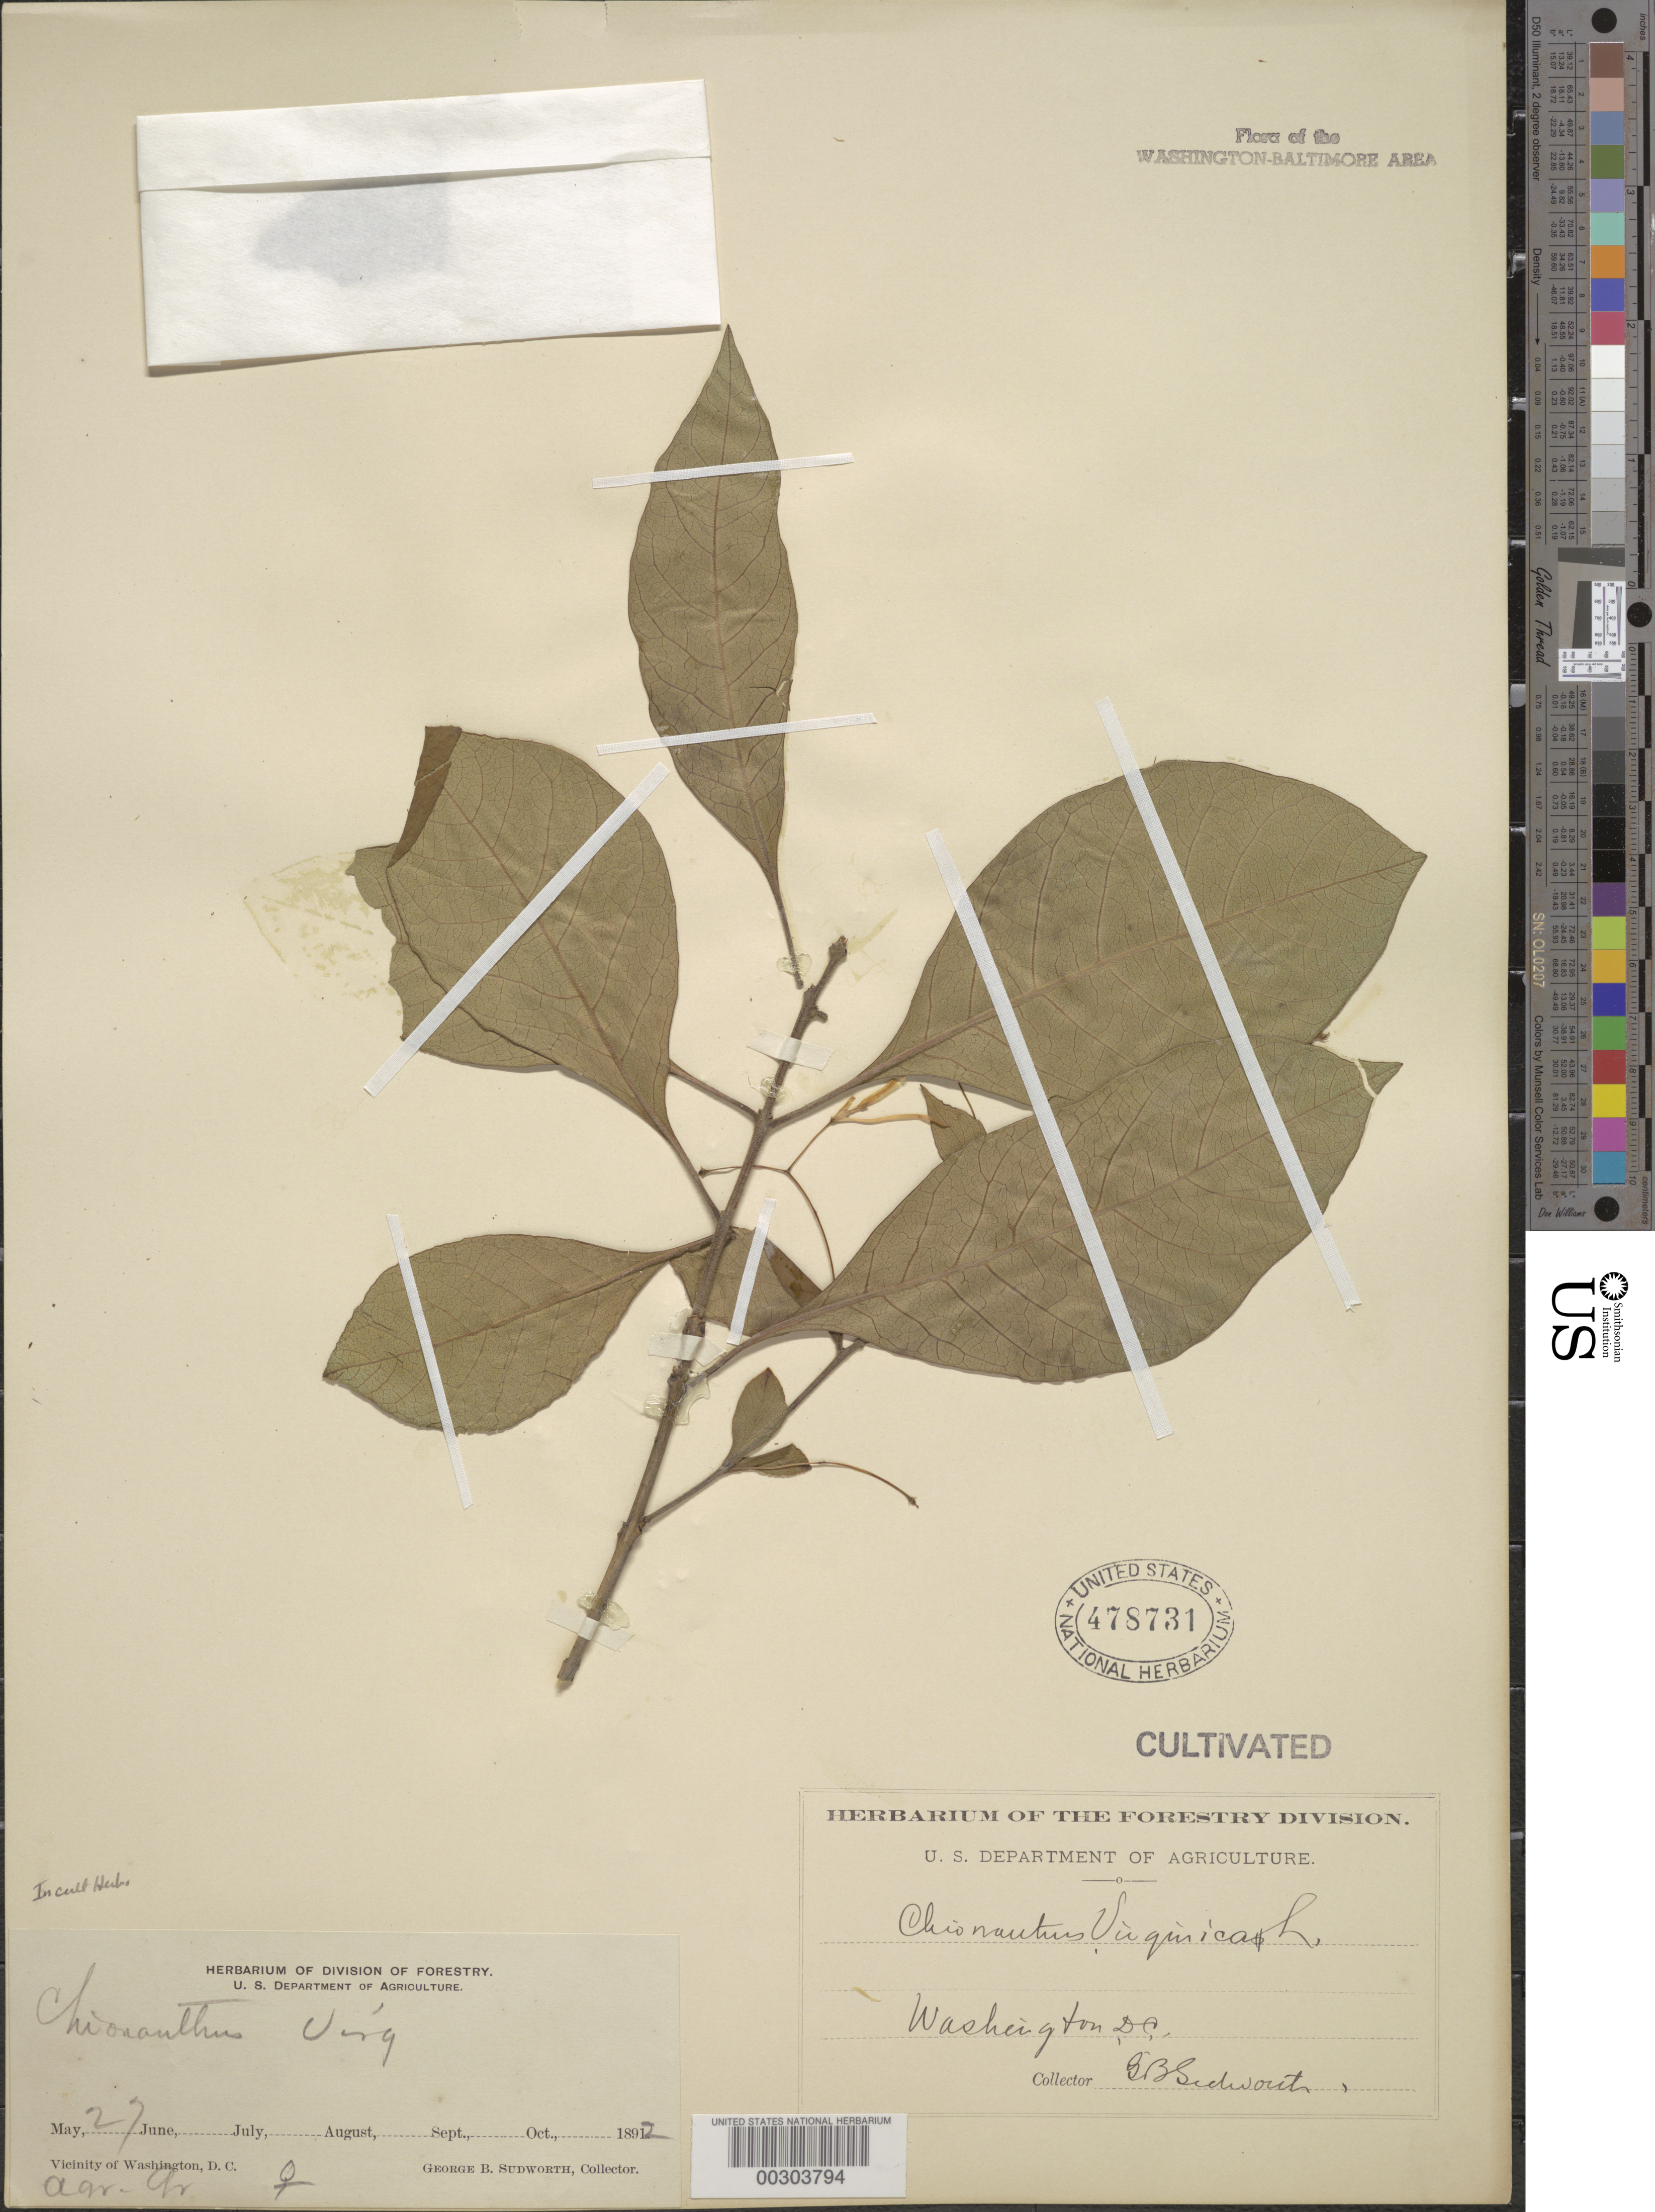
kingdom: Plantae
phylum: Tracheophyta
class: Magnoliopsida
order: Lamiales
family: Oleaceae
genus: Chionanthus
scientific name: Chionanthus virginicus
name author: L.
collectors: G. B. Sudworth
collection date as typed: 27 May 1892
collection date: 1892-05-27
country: United States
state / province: District of Columbia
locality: Department of Agriculture grounds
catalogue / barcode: US 478731